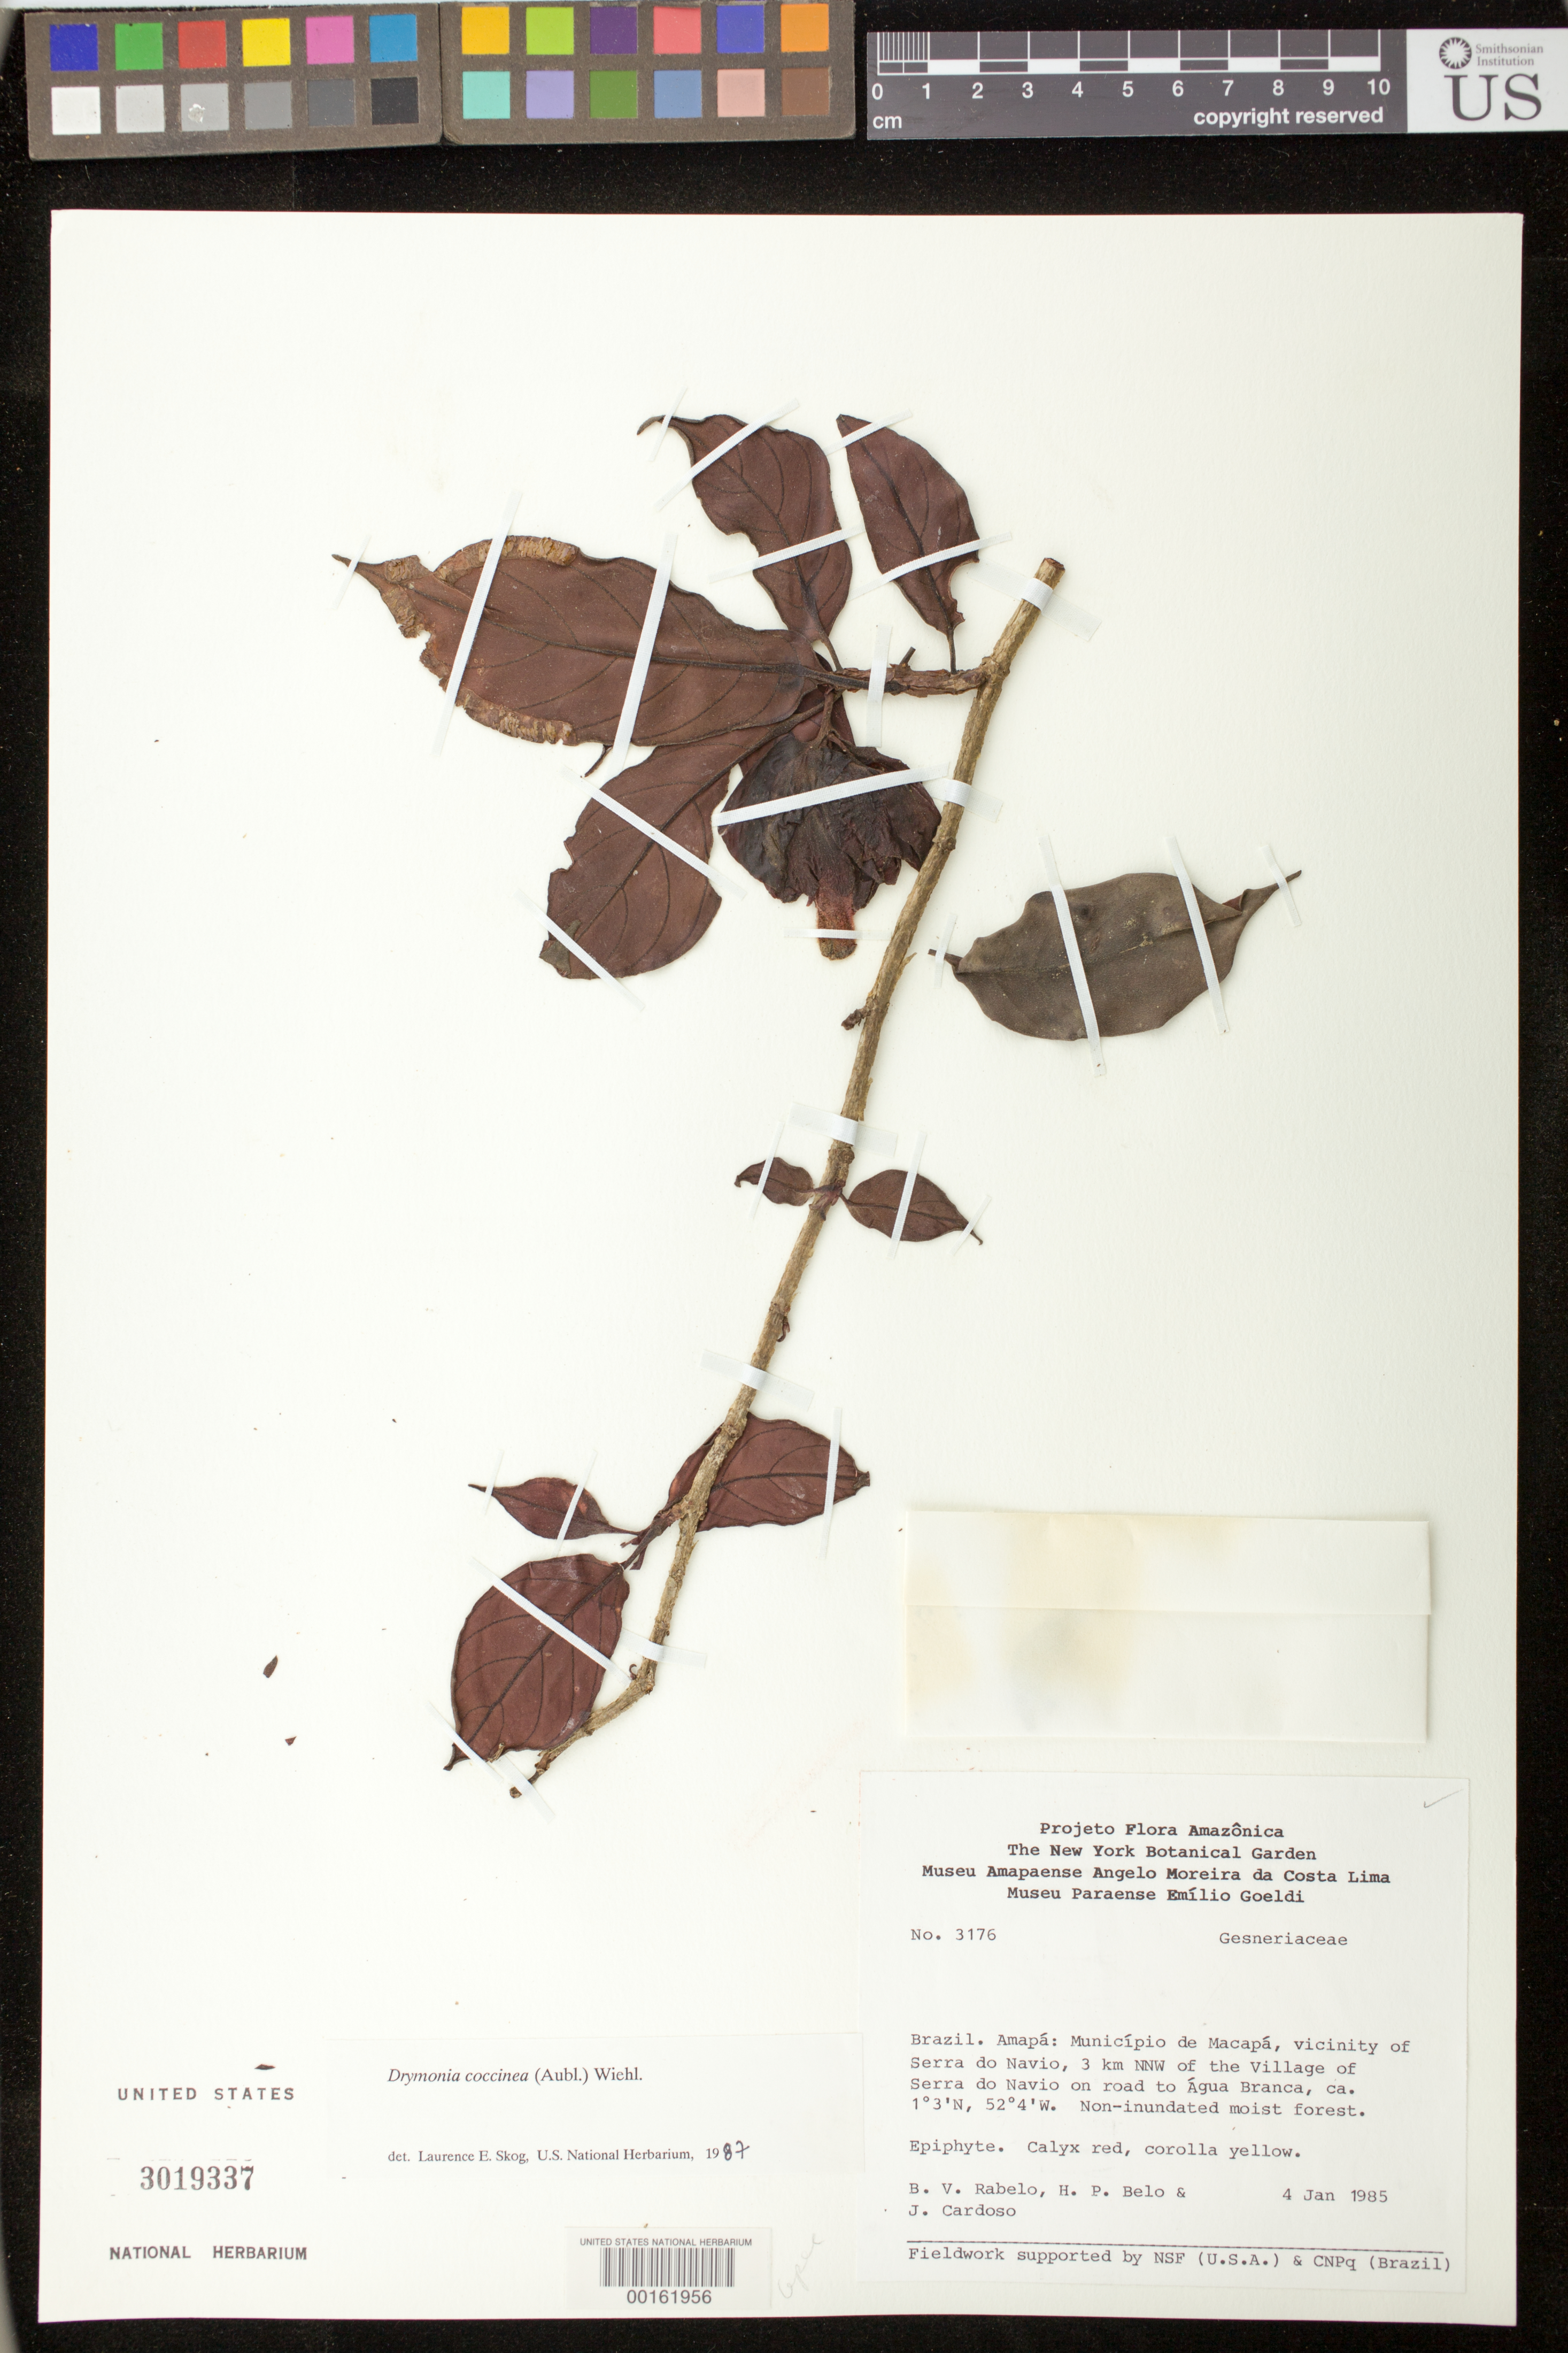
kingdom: Plantae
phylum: Tracheophyta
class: Magnoliopsida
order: Lamiales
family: Gesneriaceae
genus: Drymonia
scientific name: Drymonia coccinea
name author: (Aubl.) Wiehler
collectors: B. Rabelo & et al.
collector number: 3176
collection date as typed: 04 Jan 1985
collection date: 1985-01-04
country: Brazil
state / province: Amapá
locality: Municipality of Macapa, vicinity of Serra do Navio, 3 km NNW of the village of Serra do Navio on road to Agua Branca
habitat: Non-inundated moist forest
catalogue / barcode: US 3019337